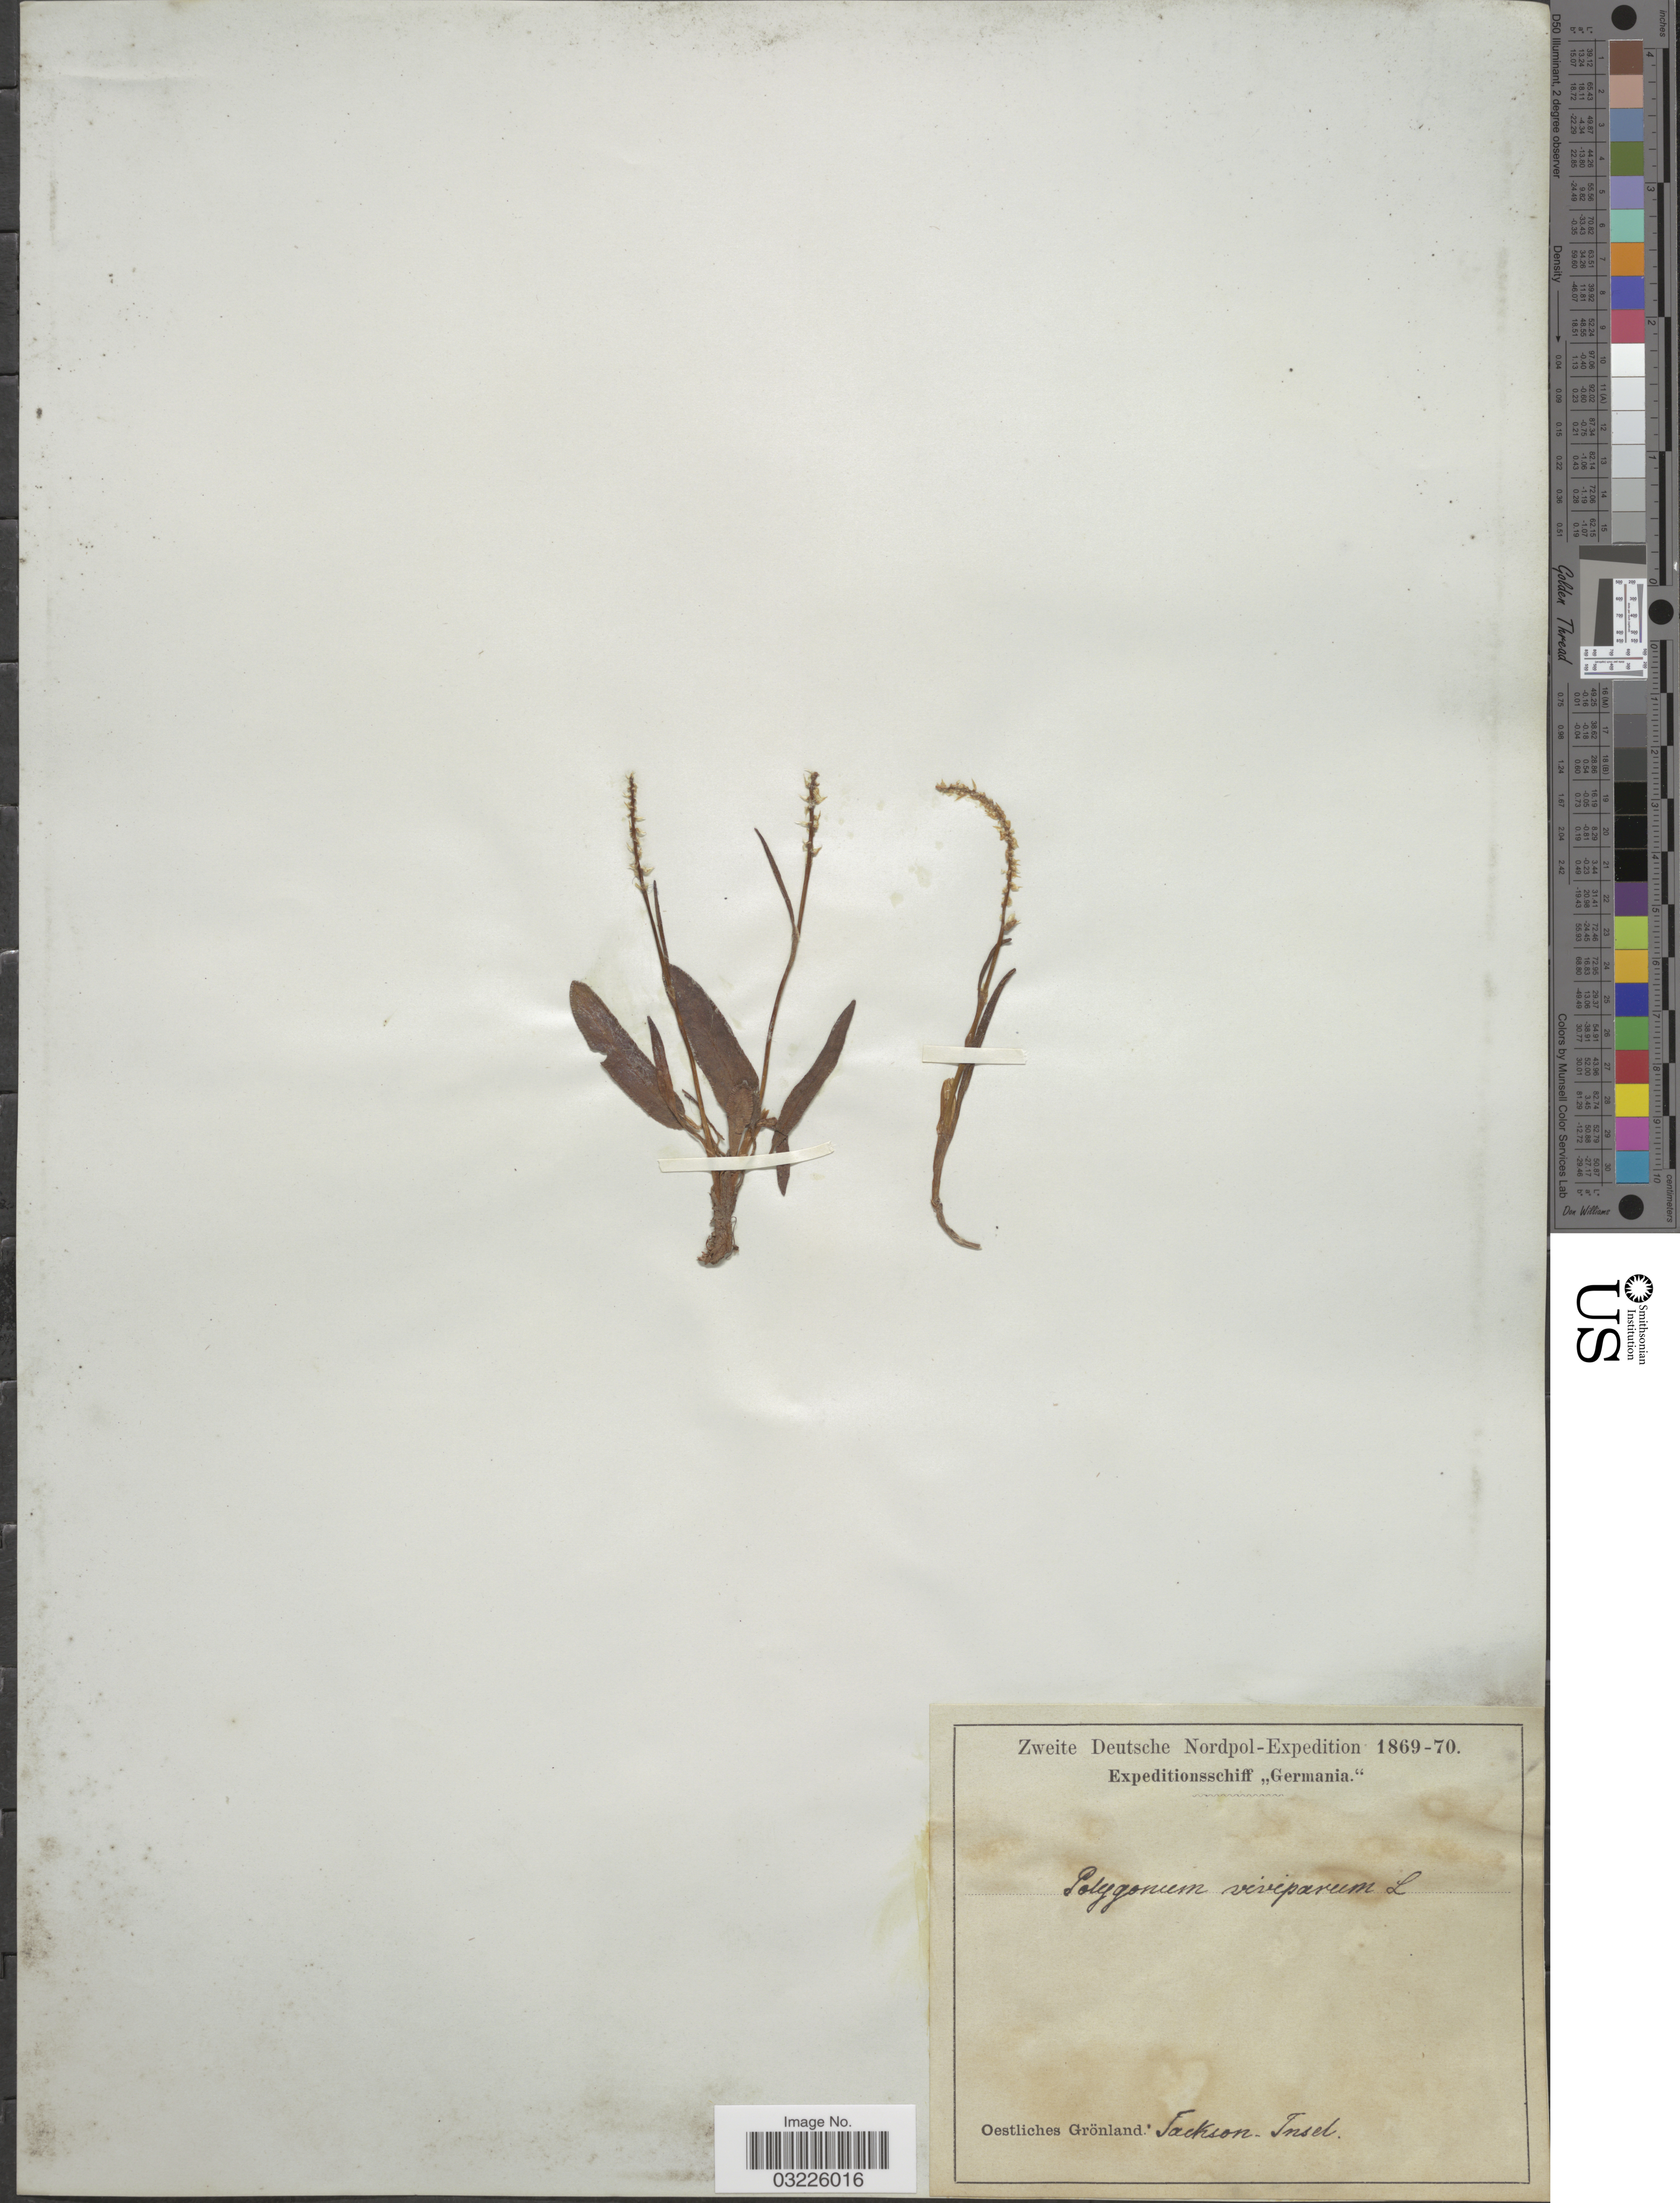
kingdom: Plantae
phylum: Tracheophyta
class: Magnoliopsida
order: Caryophyllales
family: Polygonaceae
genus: Bistorta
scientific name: Bistorta vivipara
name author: (L.) Delarbre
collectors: Zweite Deutsche Nordpol-Expedition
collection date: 1869/1870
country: Greenland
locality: Oestliches Grönland. Jackson Insel.